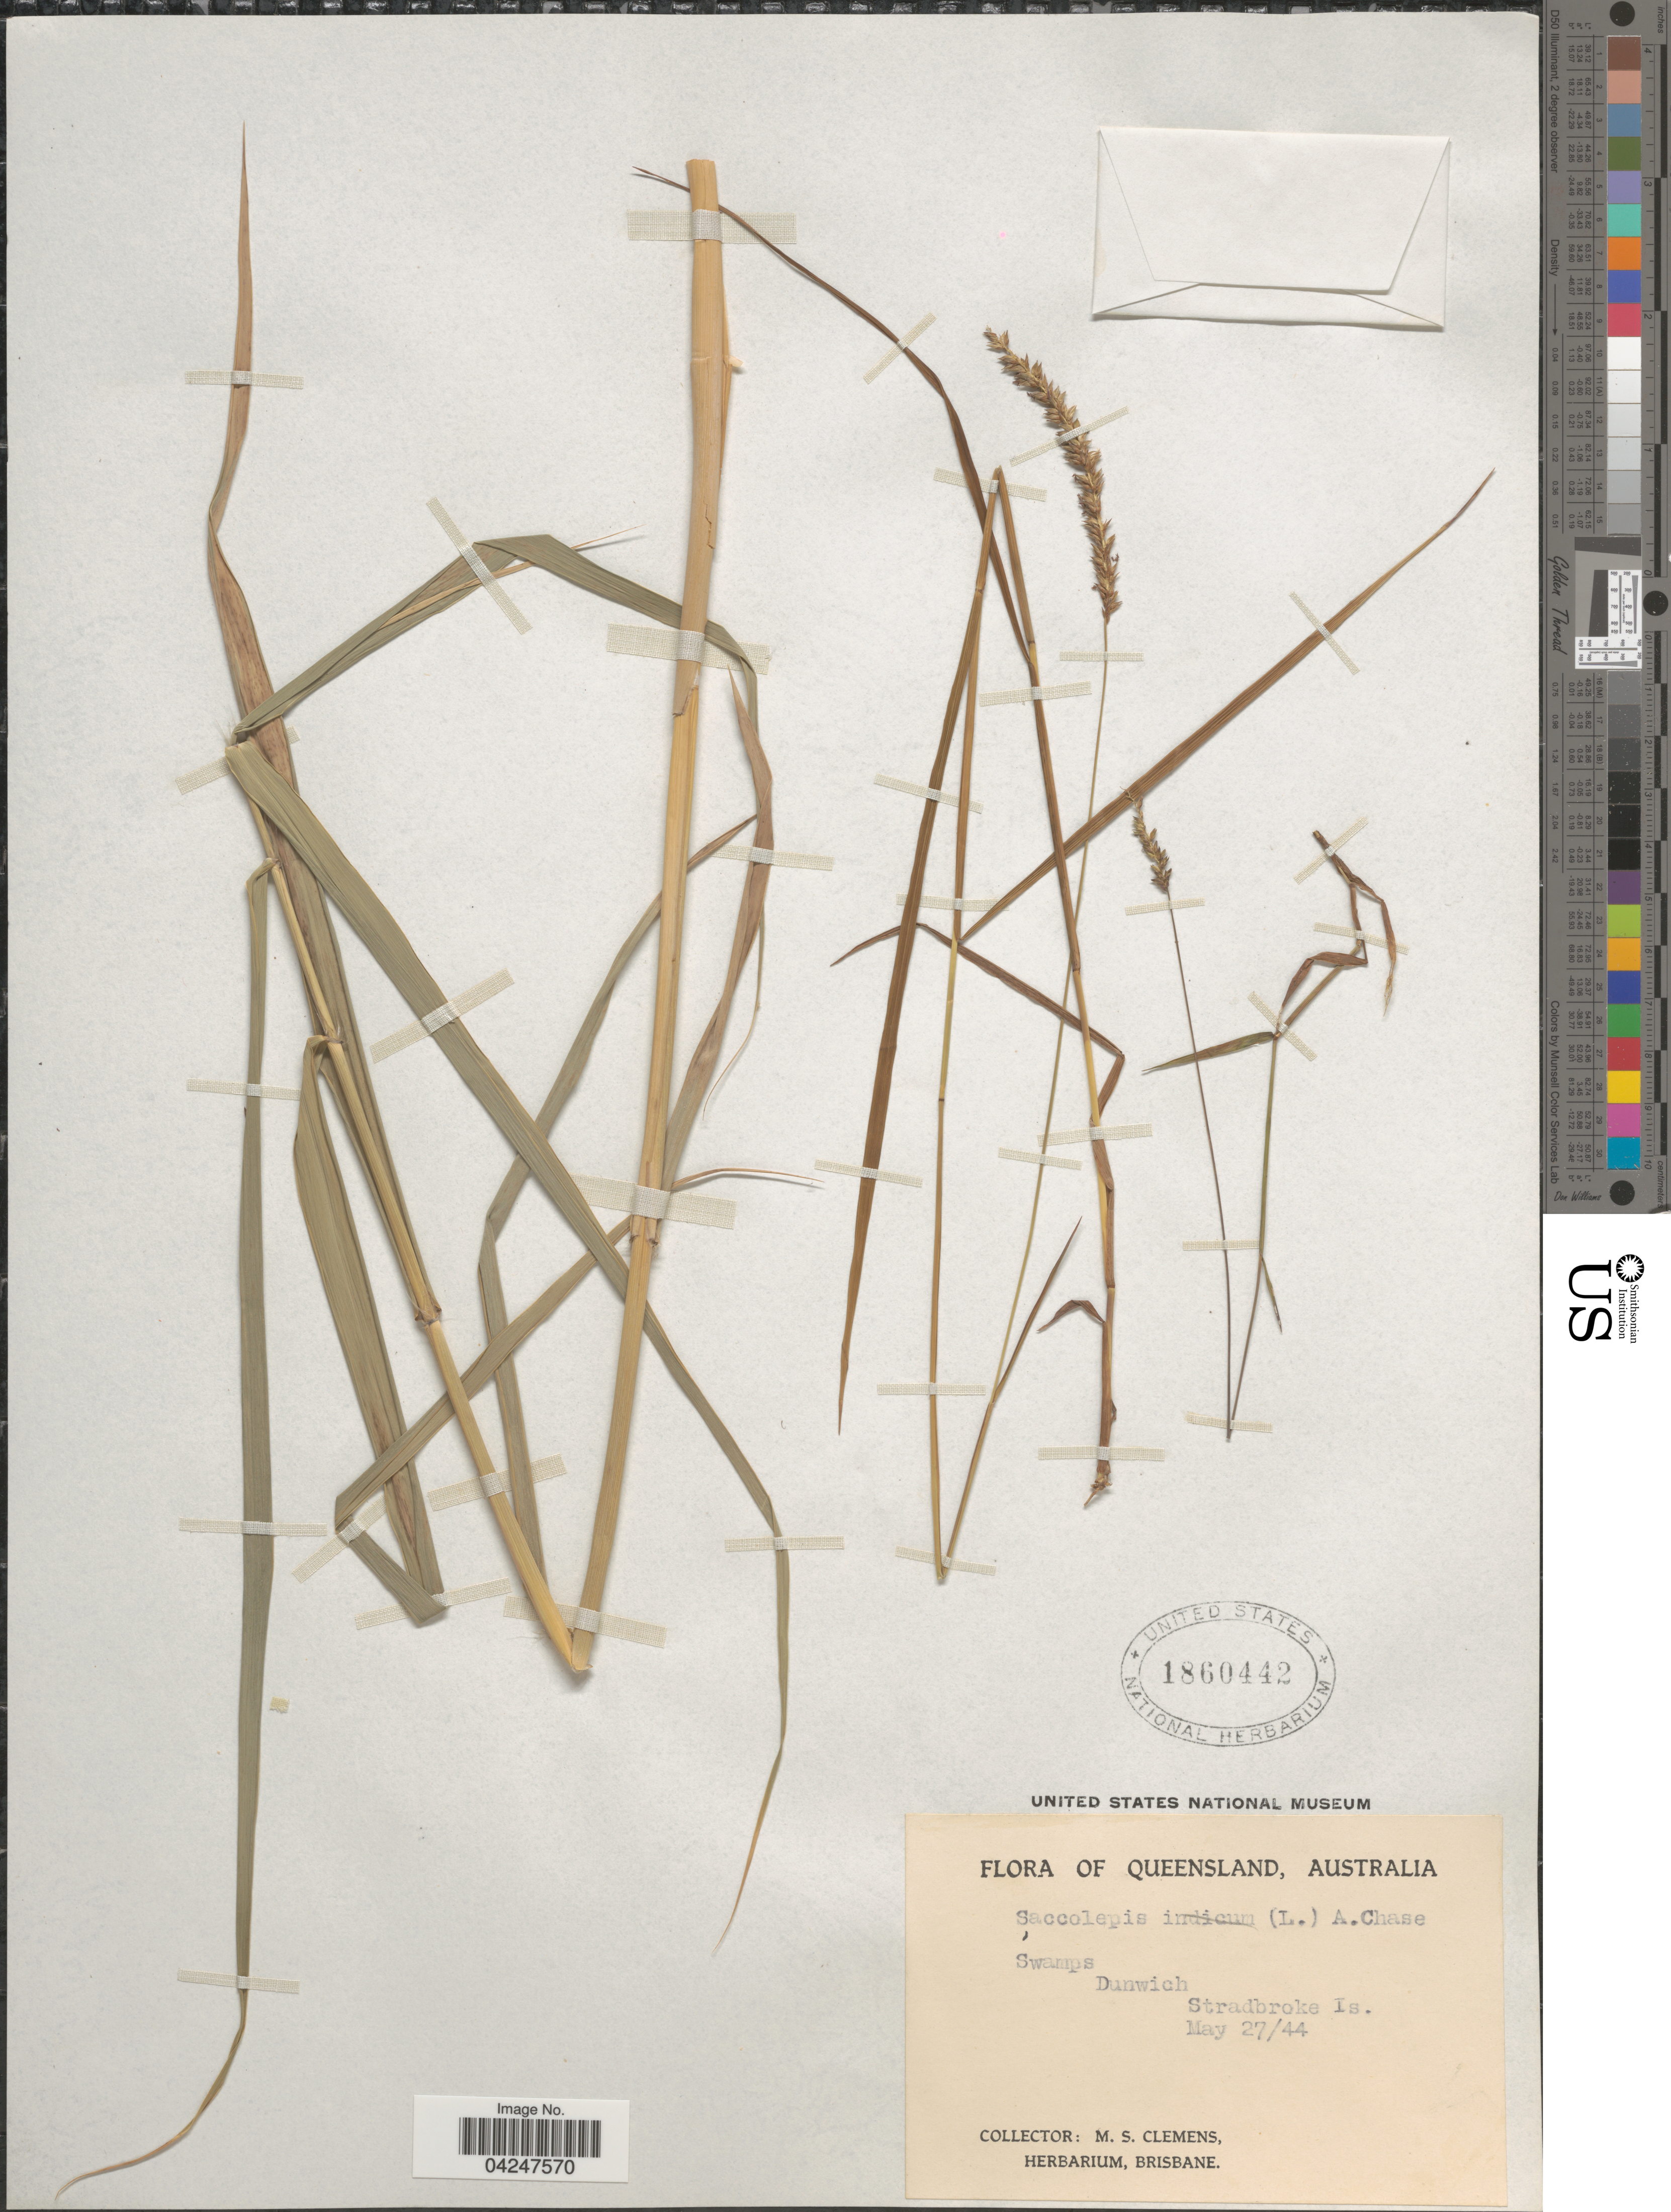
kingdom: Plantae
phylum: Tracheophyta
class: Liliopsida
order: Poales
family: Poaceae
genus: Sacciolepis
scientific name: Sacciolepis indica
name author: (L.) Chase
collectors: M. S. Clemens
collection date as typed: Transcribed d/m/y: 27/5/44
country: Australia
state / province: Queensland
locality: Swamps. Dunwich. Stradbroke Is.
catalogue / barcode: US 1860442